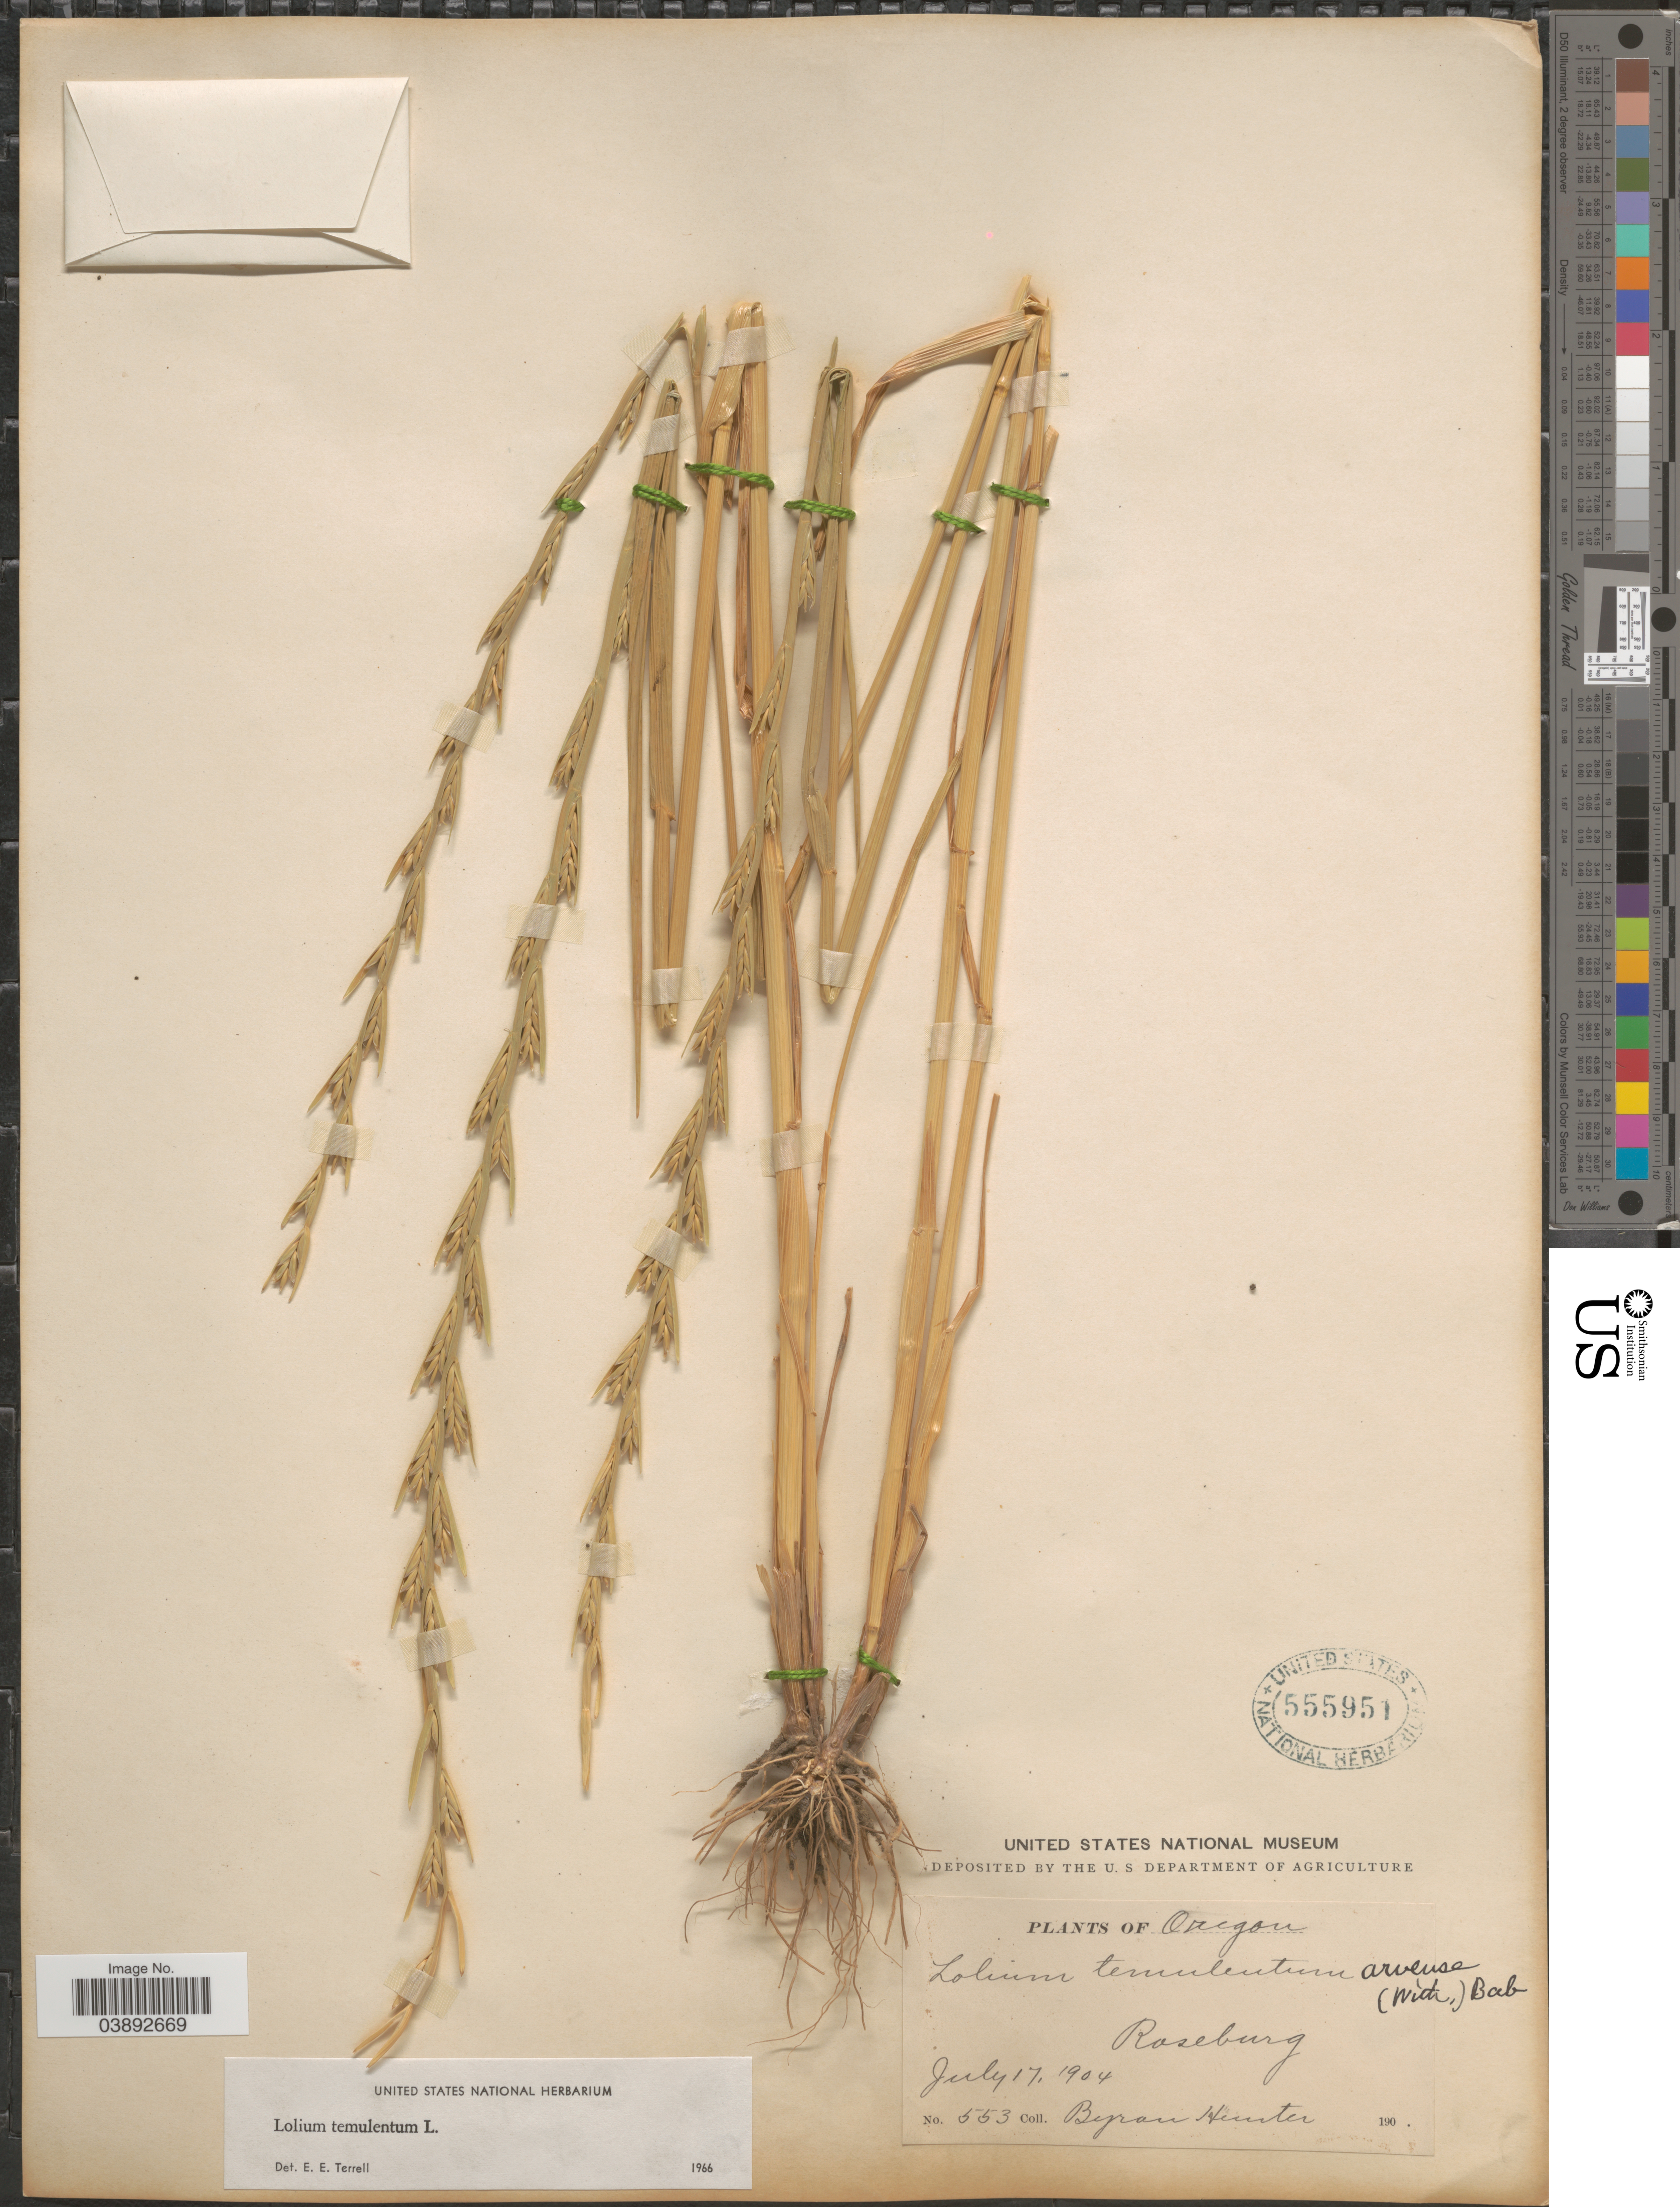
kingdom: Plantae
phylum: Tracheophyta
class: Liliopsida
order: Poales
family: Poaceae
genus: Lolium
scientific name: Lolium temulentum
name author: L.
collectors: B. Hunter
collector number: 553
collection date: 1904-07-17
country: United States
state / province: Oregon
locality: Roseburg.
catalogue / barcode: US 555951